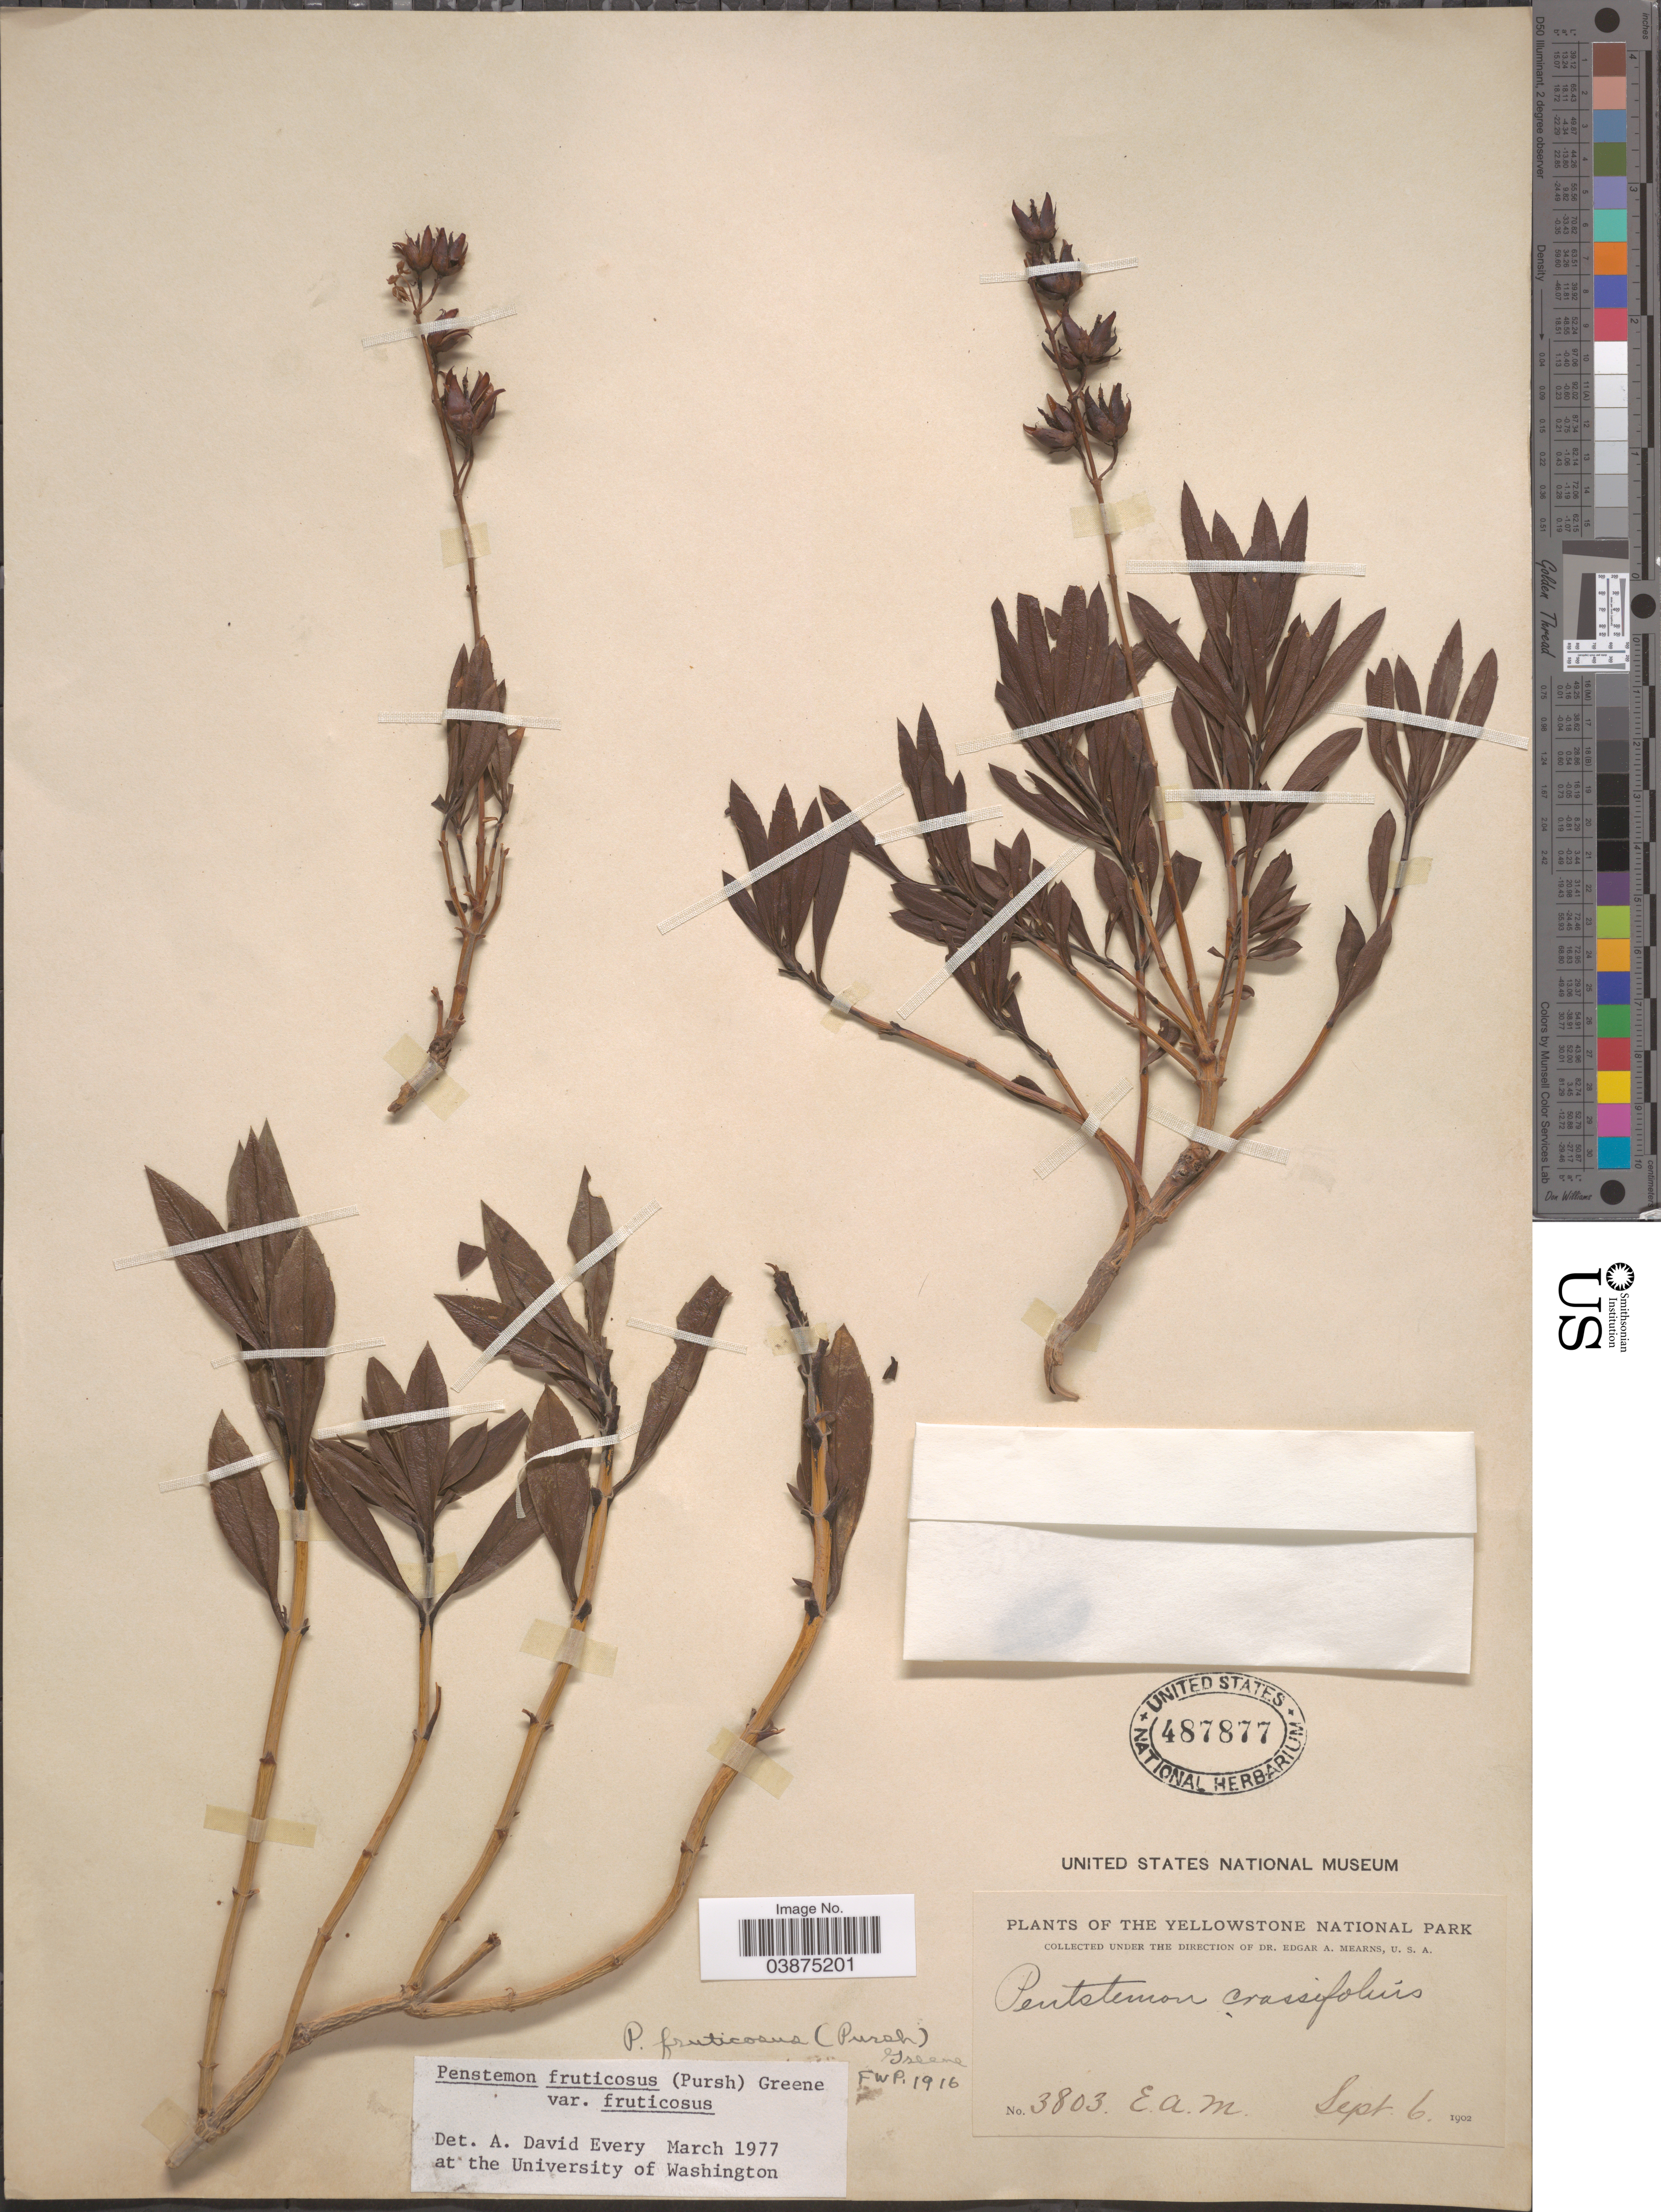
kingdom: Plantae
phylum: Tracheophyta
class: Magnoliopsida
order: Lamiales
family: Plantaginaceae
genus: Penstemon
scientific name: Penstemon fruticosus var. fruticosus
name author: (Pursh) Greene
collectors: E. A. Mearns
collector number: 3803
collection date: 1902-09-06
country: United States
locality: The Yellowstone National Park.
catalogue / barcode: US 487877